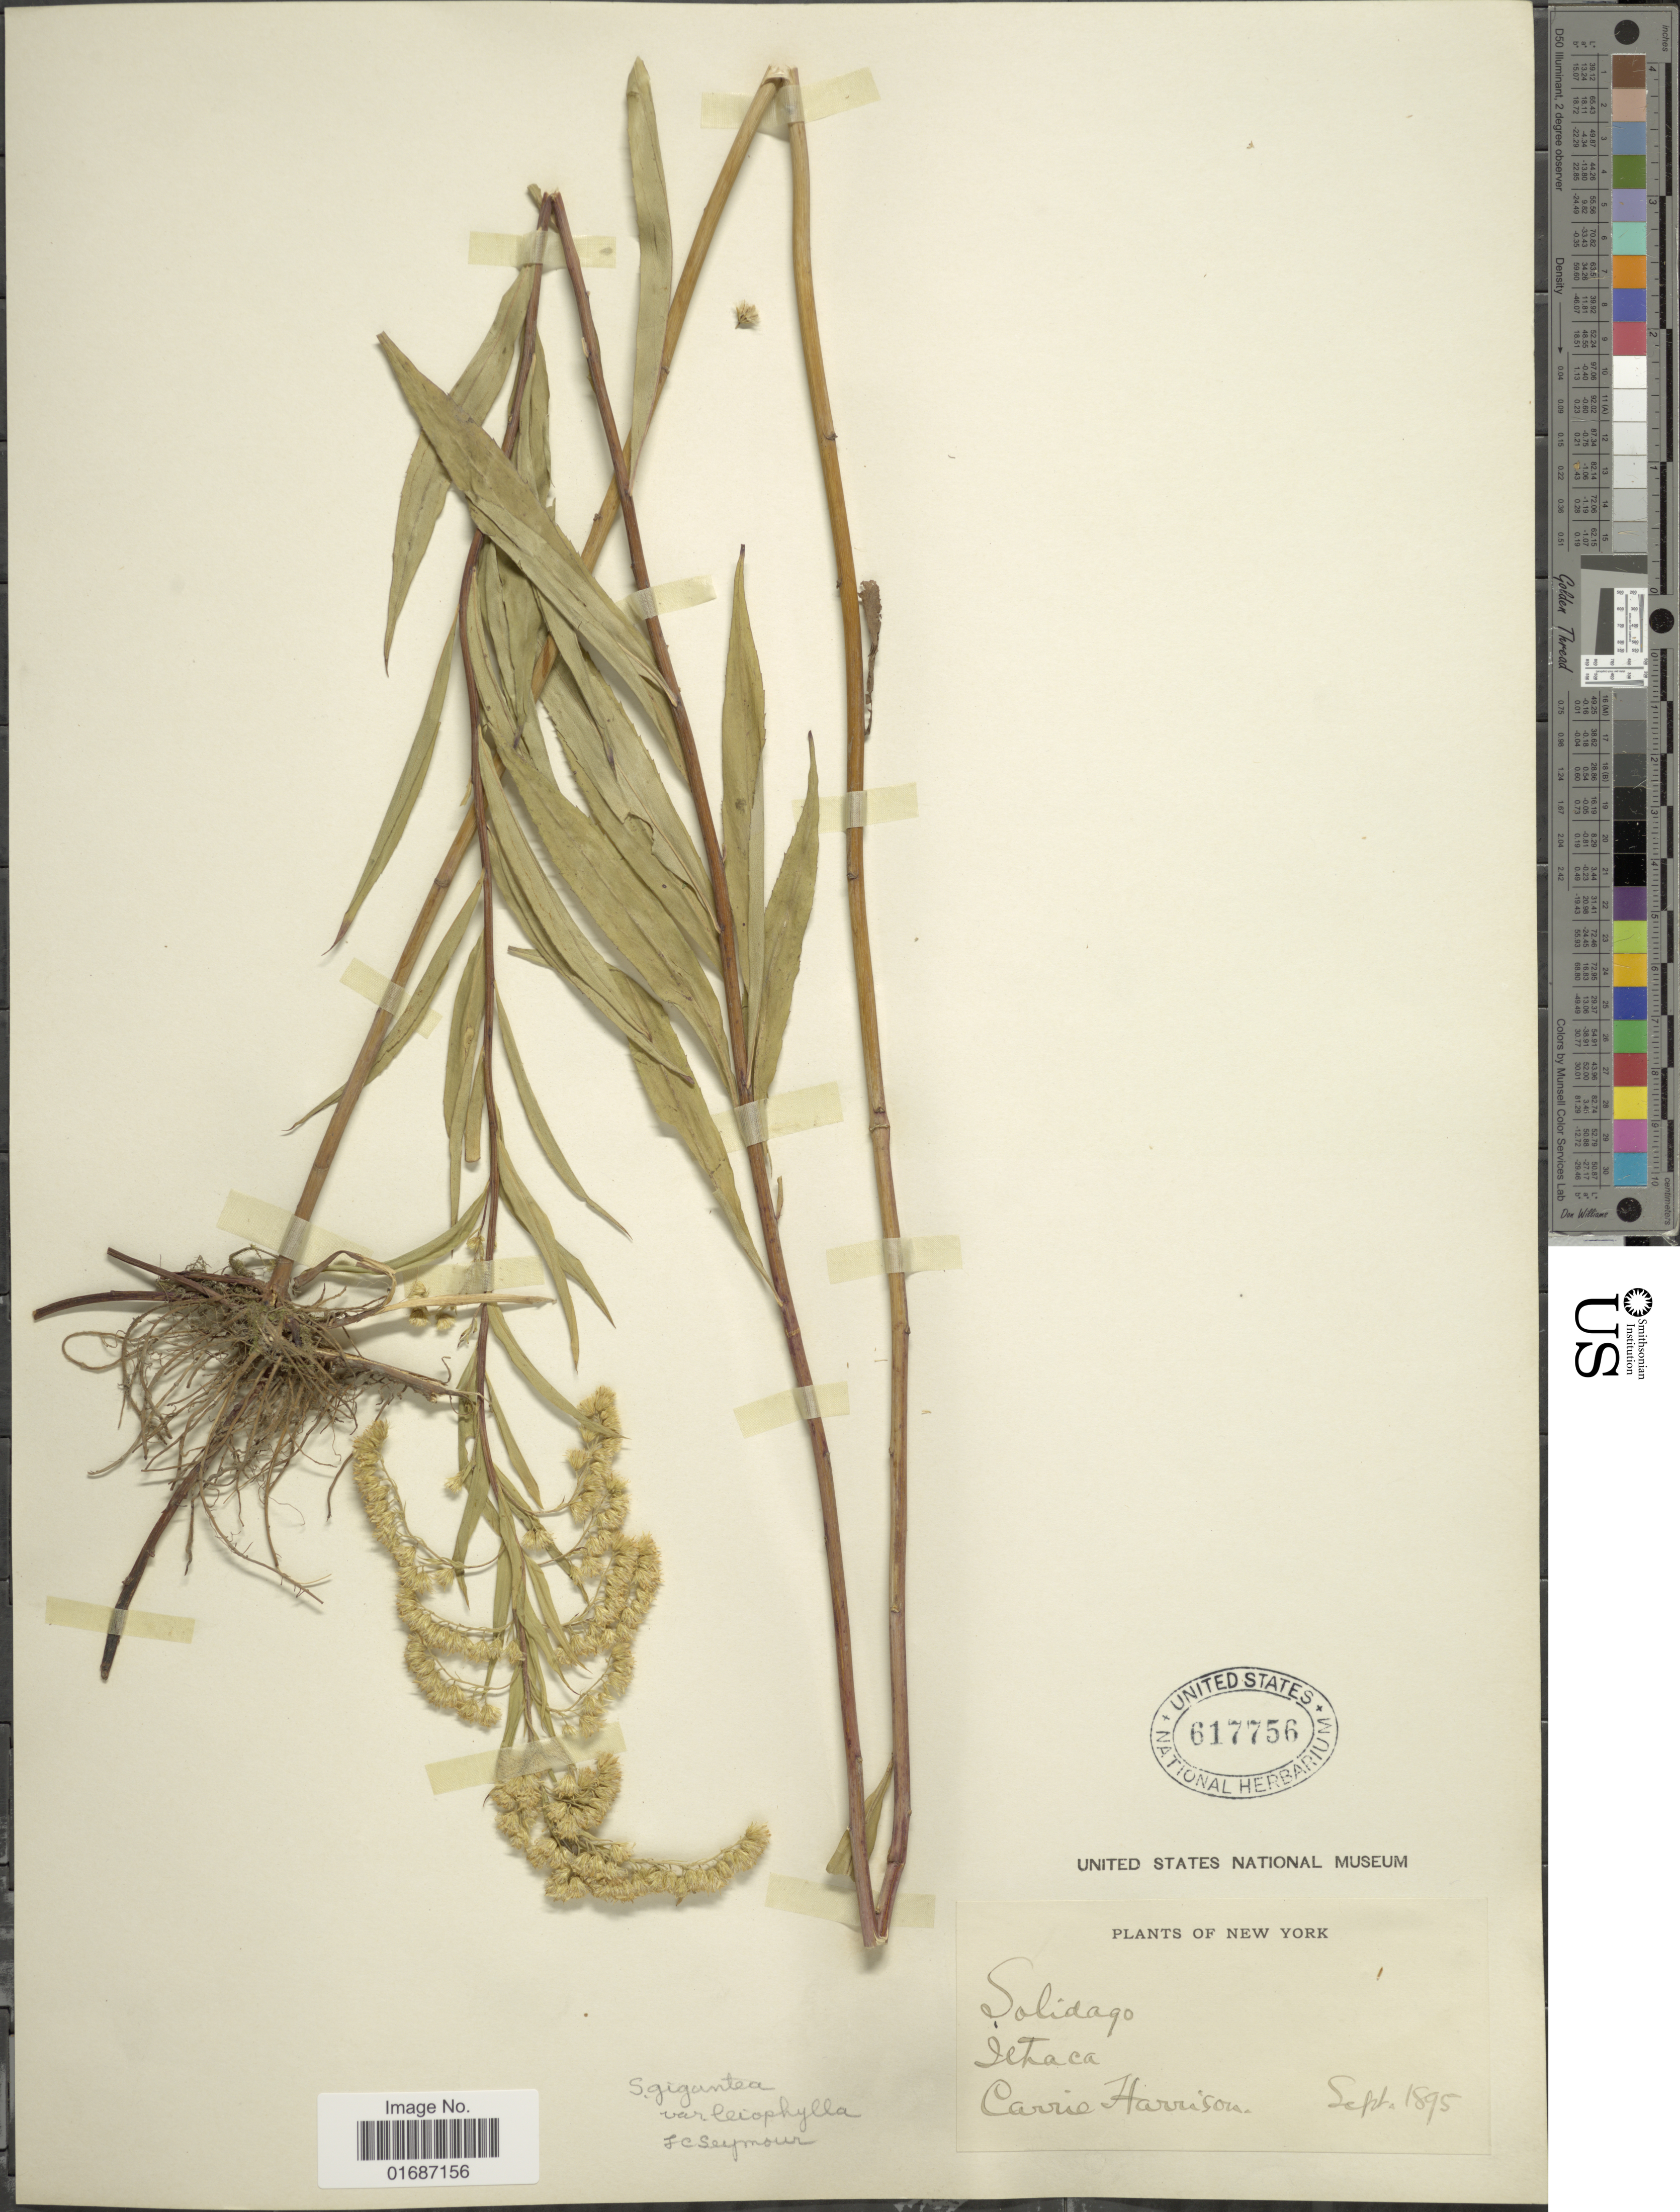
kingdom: Plantae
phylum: Tracheophyta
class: Magnoliopsida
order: Asterales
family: Asteraceae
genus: Solidago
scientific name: Solidago gigantea var. leiophylla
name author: Fernald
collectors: C. Harrison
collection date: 1895-09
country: United States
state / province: New York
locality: Ithaca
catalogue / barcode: US 617756